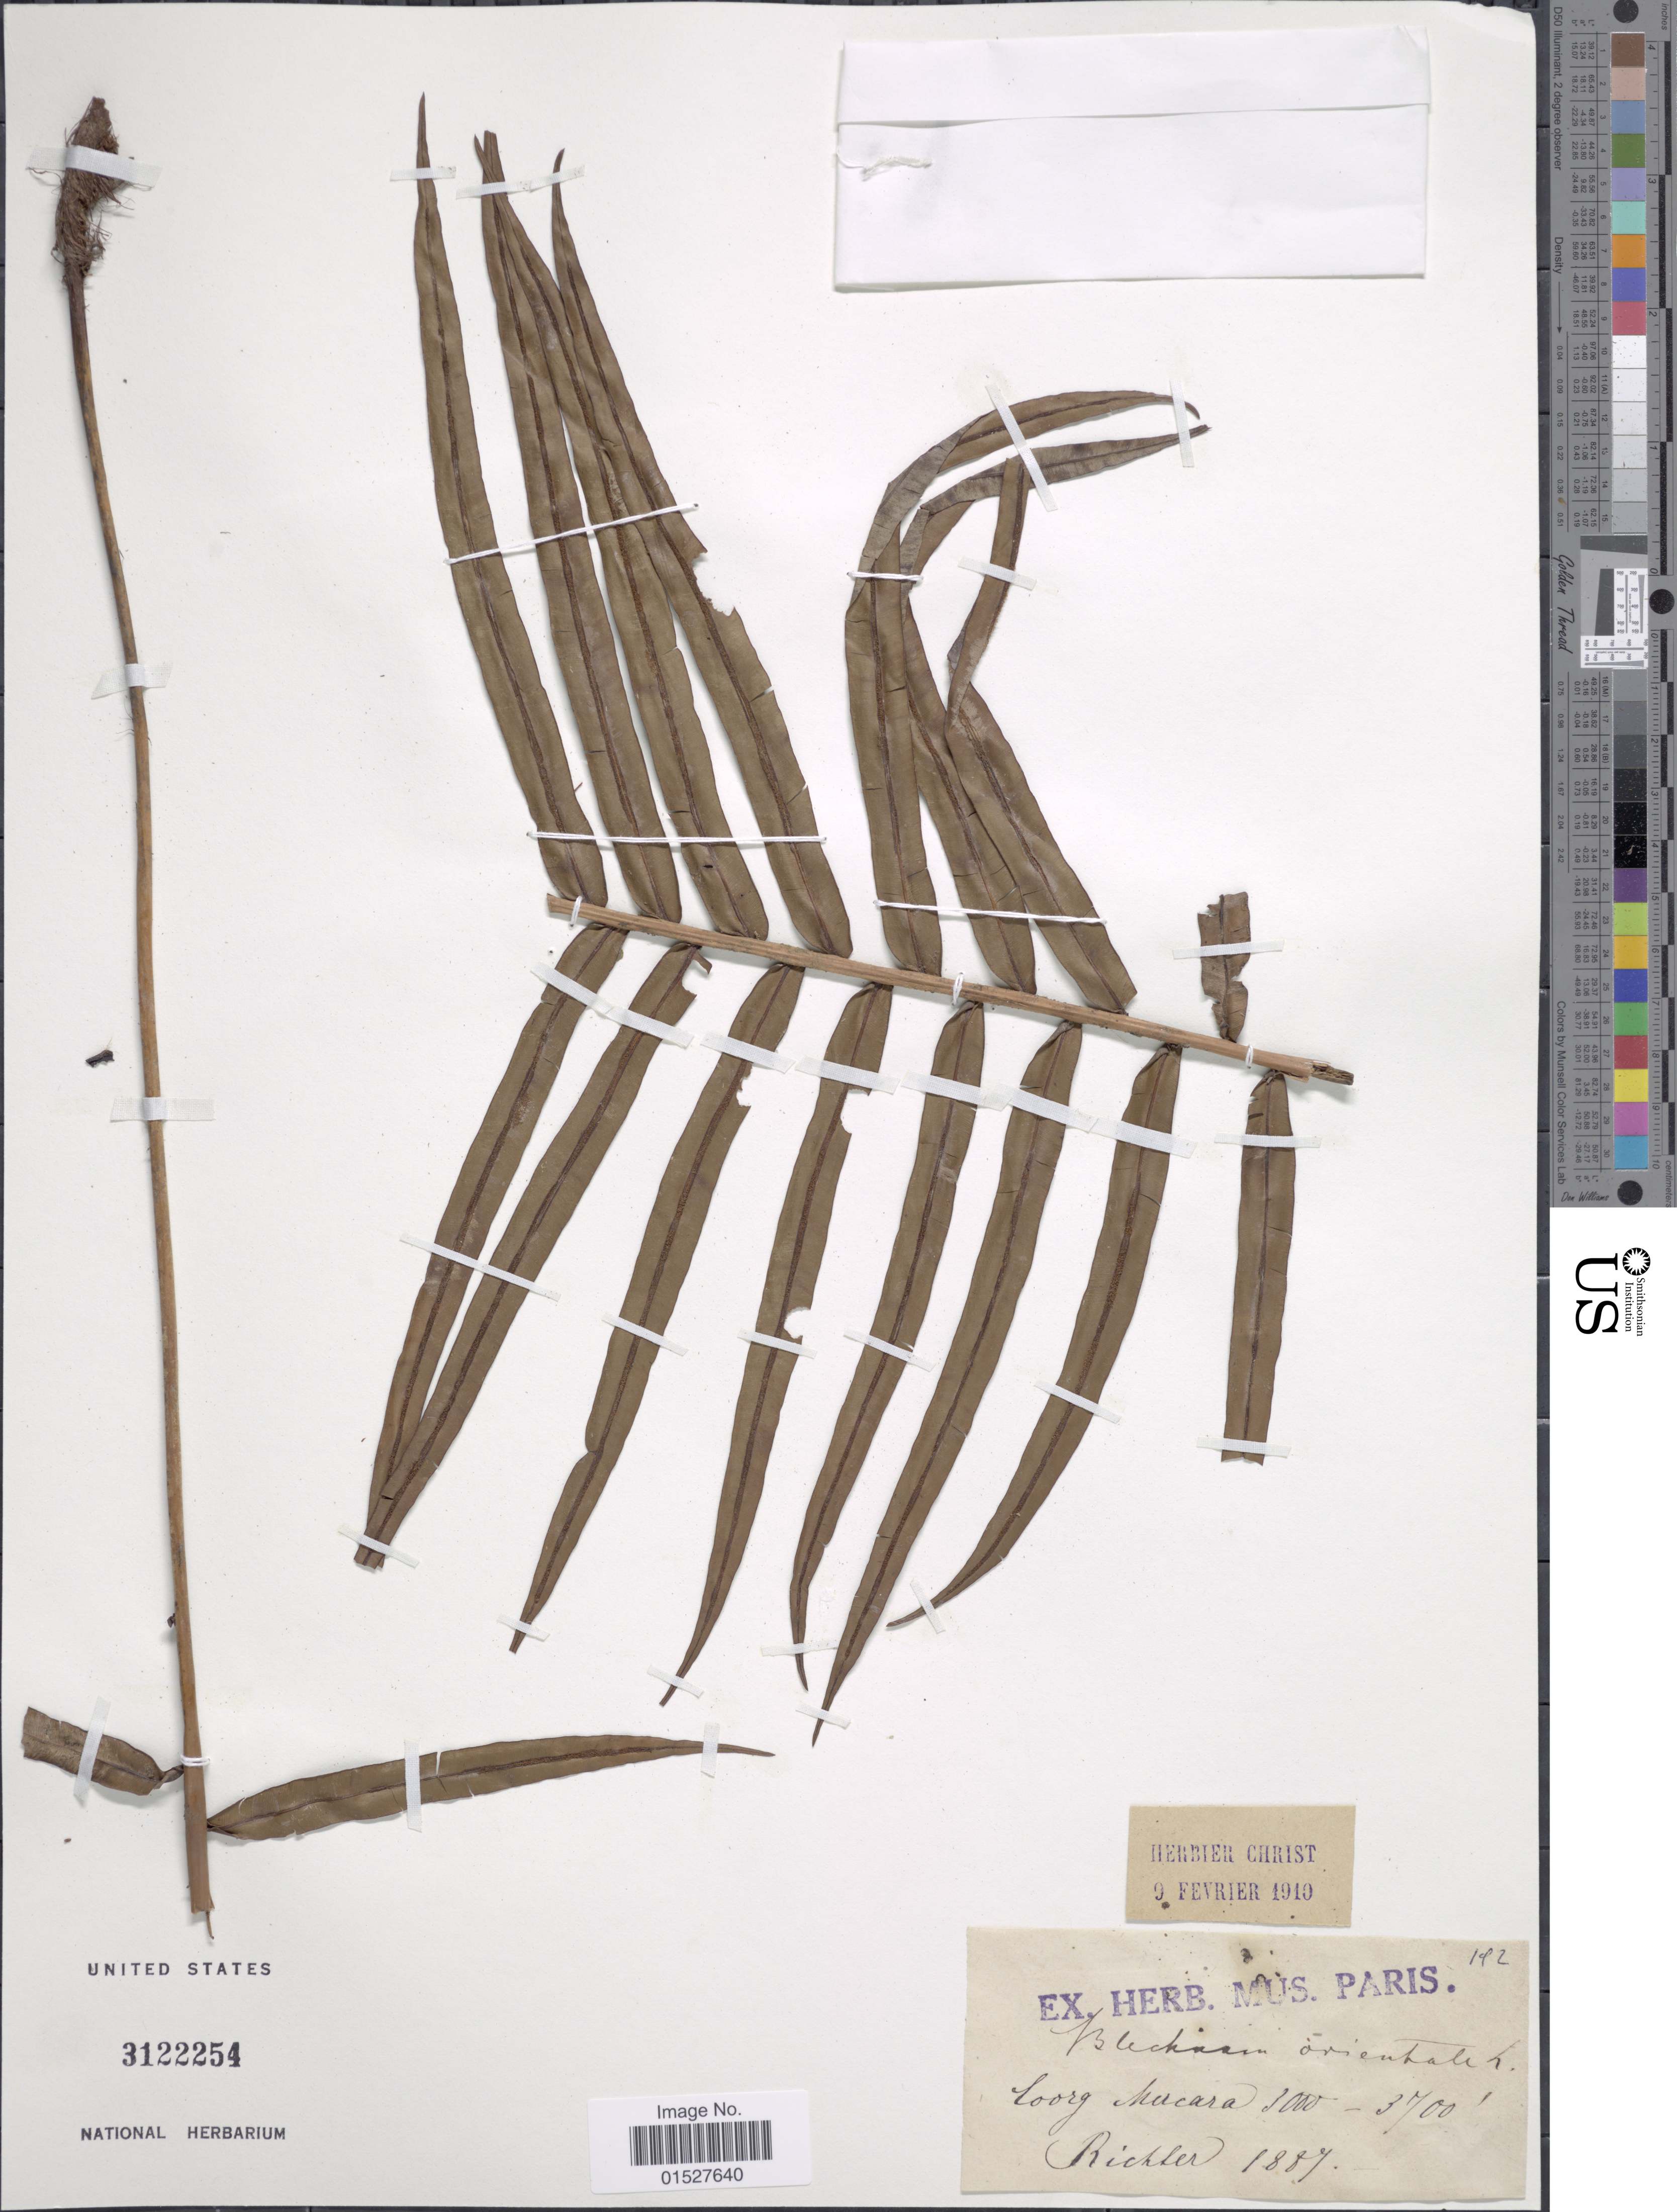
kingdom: Plantae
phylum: Tracheophyta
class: Polypodiopsida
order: Polypodiales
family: Blechnaceae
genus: Blechnum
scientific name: Blechnum orientale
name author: L.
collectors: -- Richter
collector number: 142*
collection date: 1887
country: India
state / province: Karnataka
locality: Loorg Mucara. [interpreted]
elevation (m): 914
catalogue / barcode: US 3122254